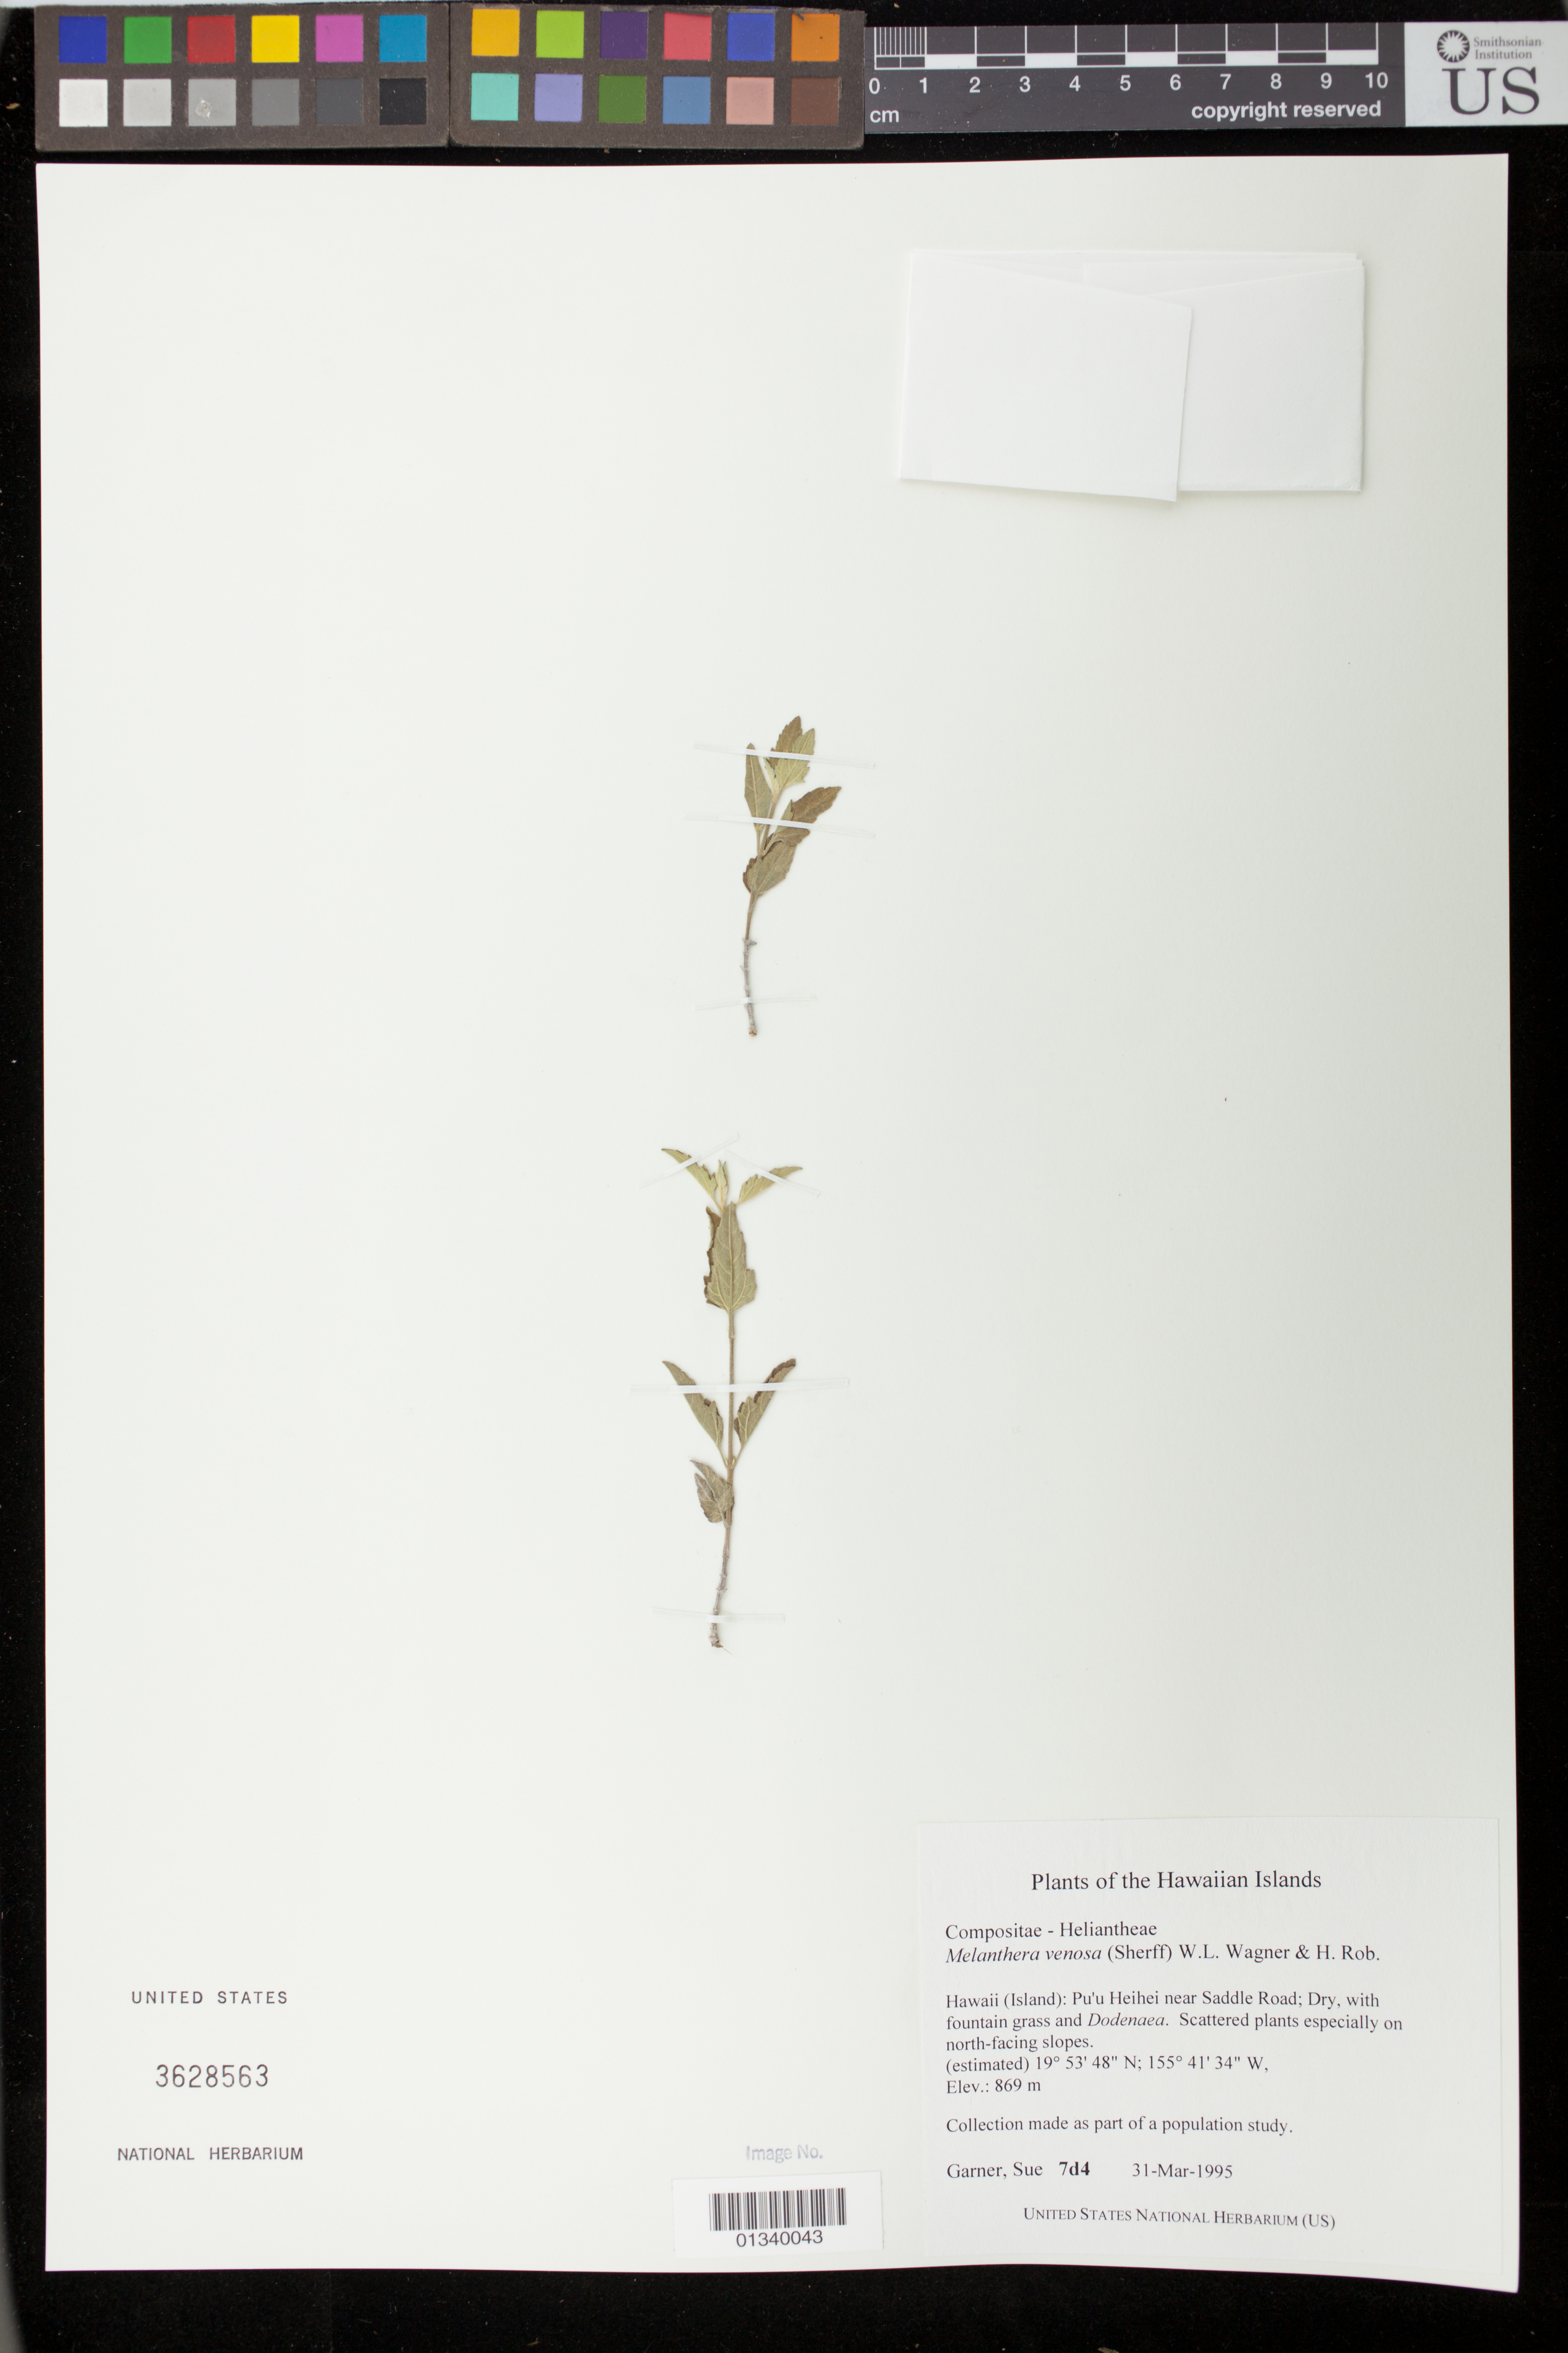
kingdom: Plantae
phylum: Tracheophyta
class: Magnoliopsida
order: Asterales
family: Asteraceae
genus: Wollastonia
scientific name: Wollastonia venosa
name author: (Sherff) Orchard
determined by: Wagner, W. L., (BOT), Smithsonian Institution - National Museum of Natural History (UNITED STATES)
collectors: S. Garner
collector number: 7d4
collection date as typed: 31 March 1995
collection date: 1995-03-31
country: United States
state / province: Hawaii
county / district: Hawaii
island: Hawaii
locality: Pu'u Heihei near Saddle Road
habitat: Dry with fountain grass and Dodenaea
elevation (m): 869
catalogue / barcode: US 3628563